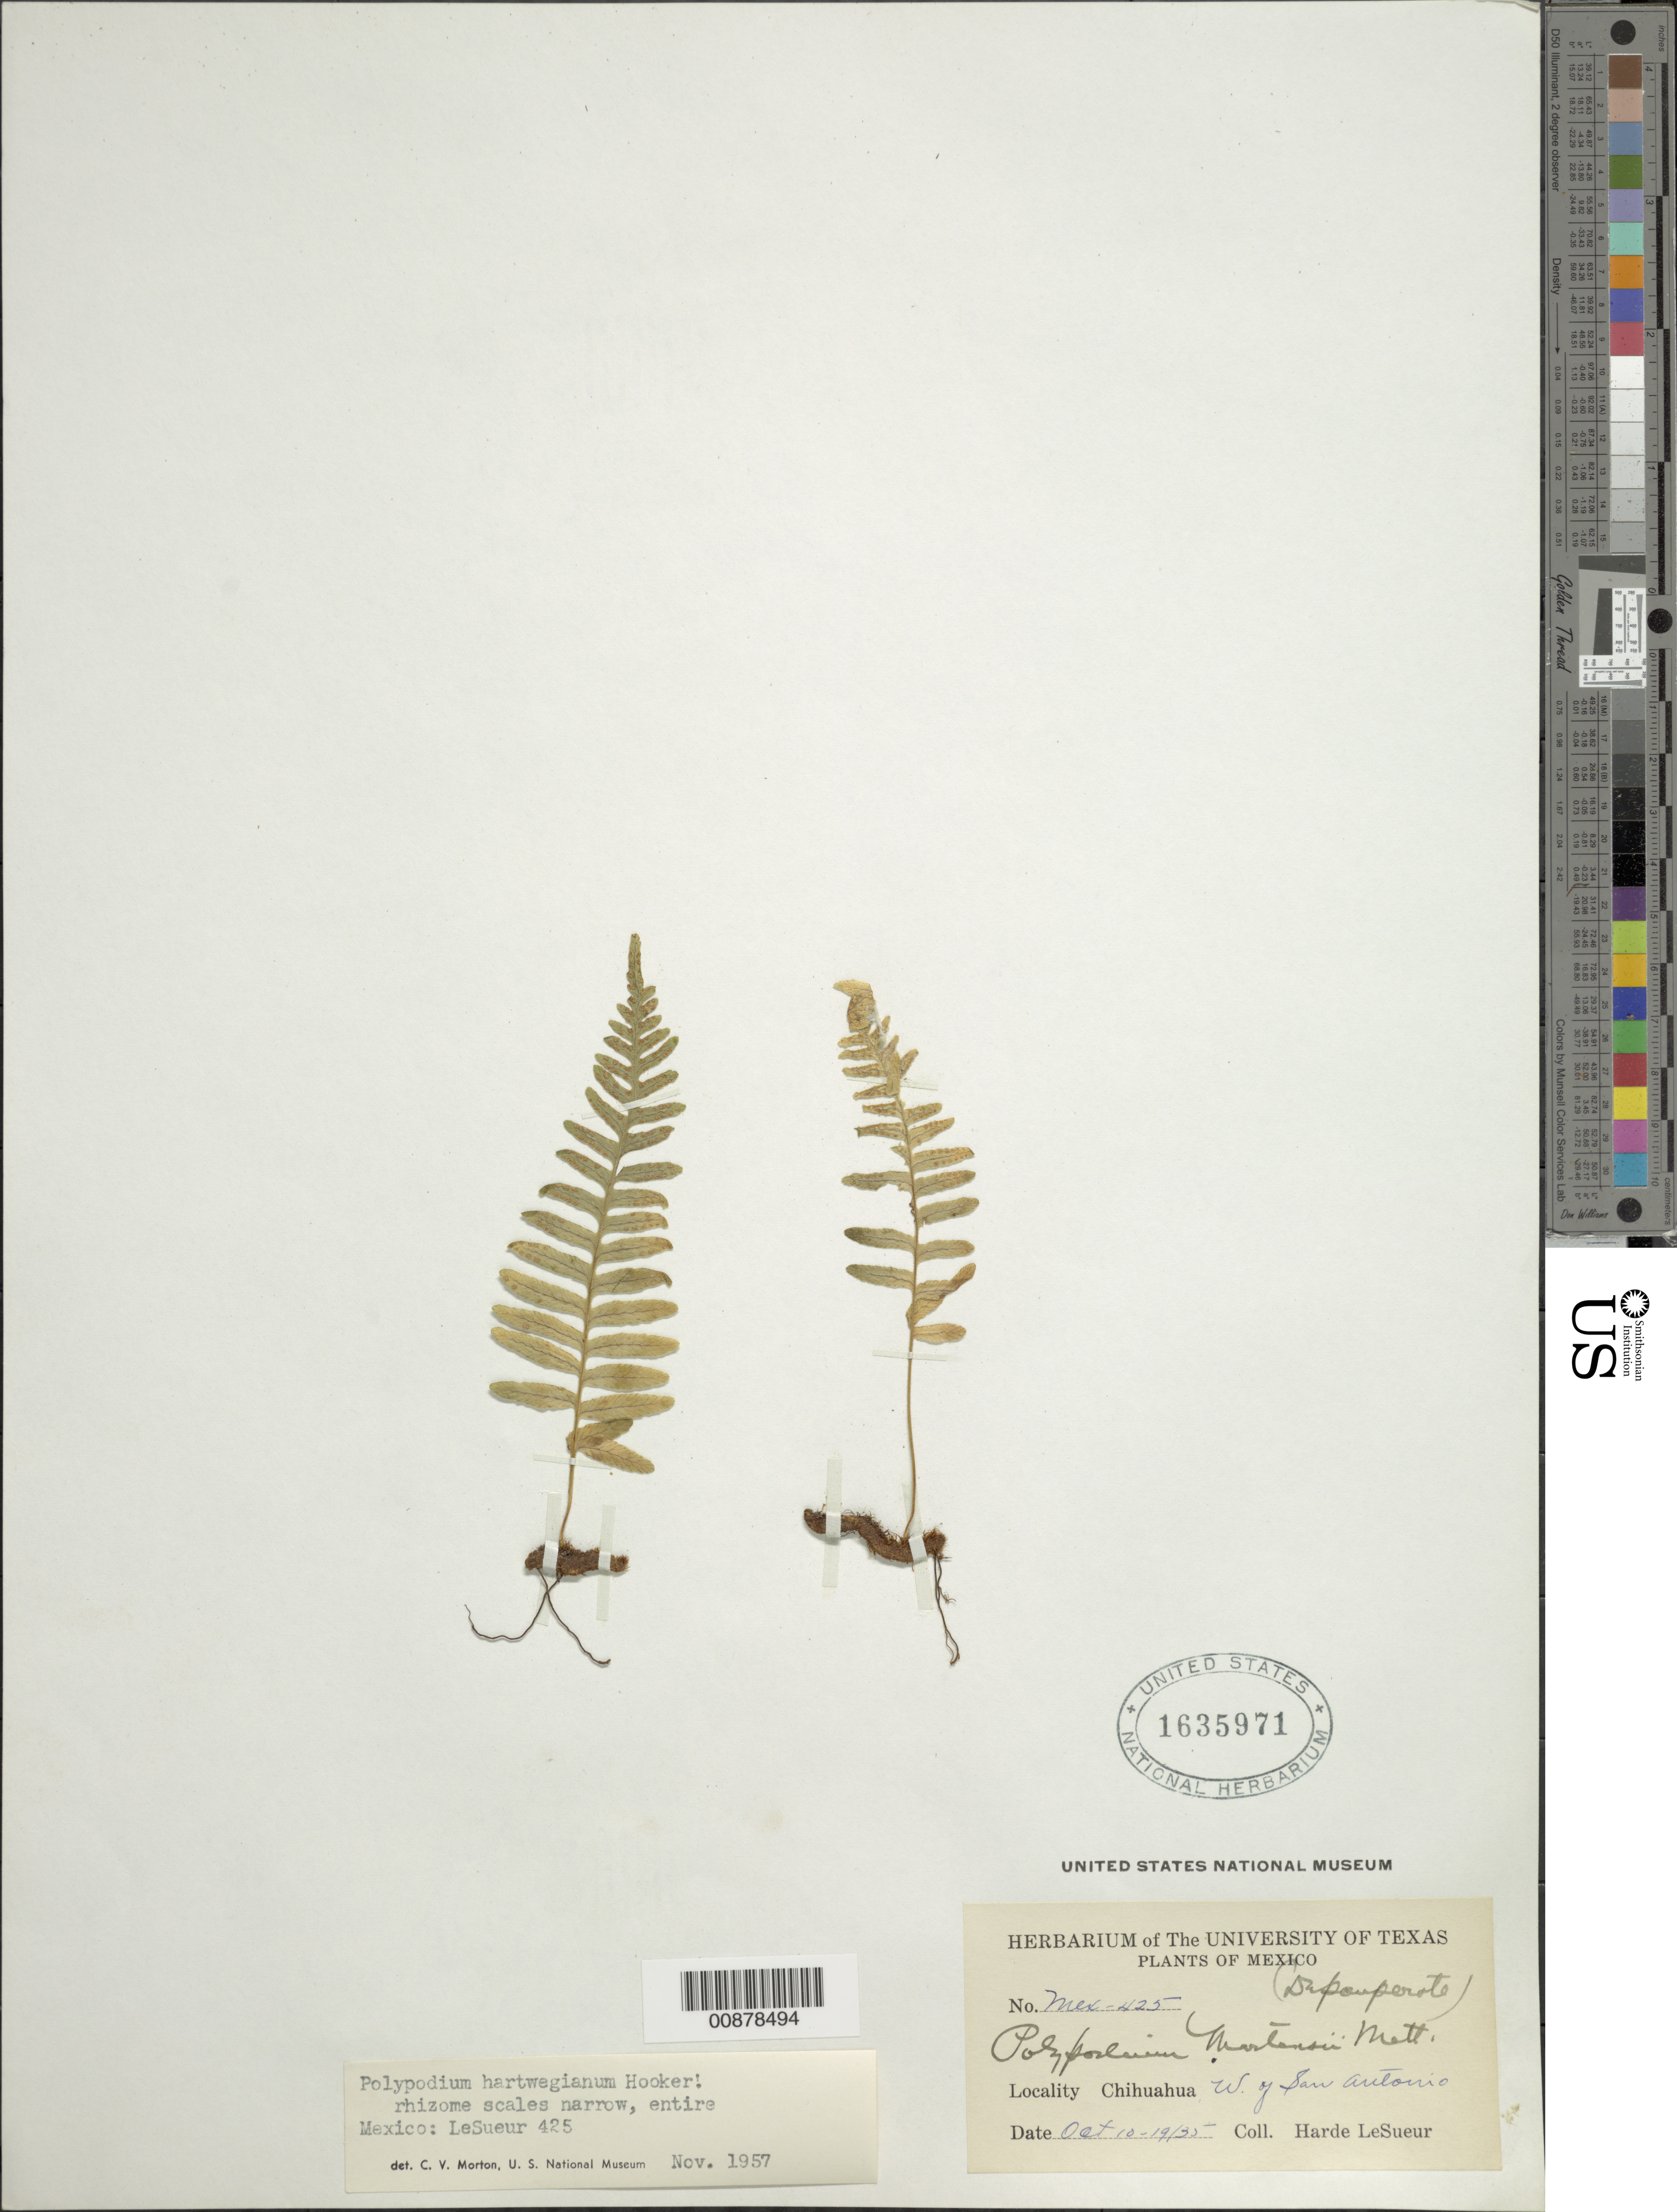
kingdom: Plantae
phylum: Tracheophyta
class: Polypodiopsida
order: Polypodiales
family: Polypodiaceae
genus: Polypodium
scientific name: Polypodium hartwegianum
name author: Hook.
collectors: D. H. LeSueur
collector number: Mex - 425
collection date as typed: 10 Oct 1935 to 19 Oct 1935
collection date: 1935-10-10/1935-10-19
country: Mexico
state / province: Chihuahua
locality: Chihuahua, W. of San Antonio.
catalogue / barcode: US 1635971